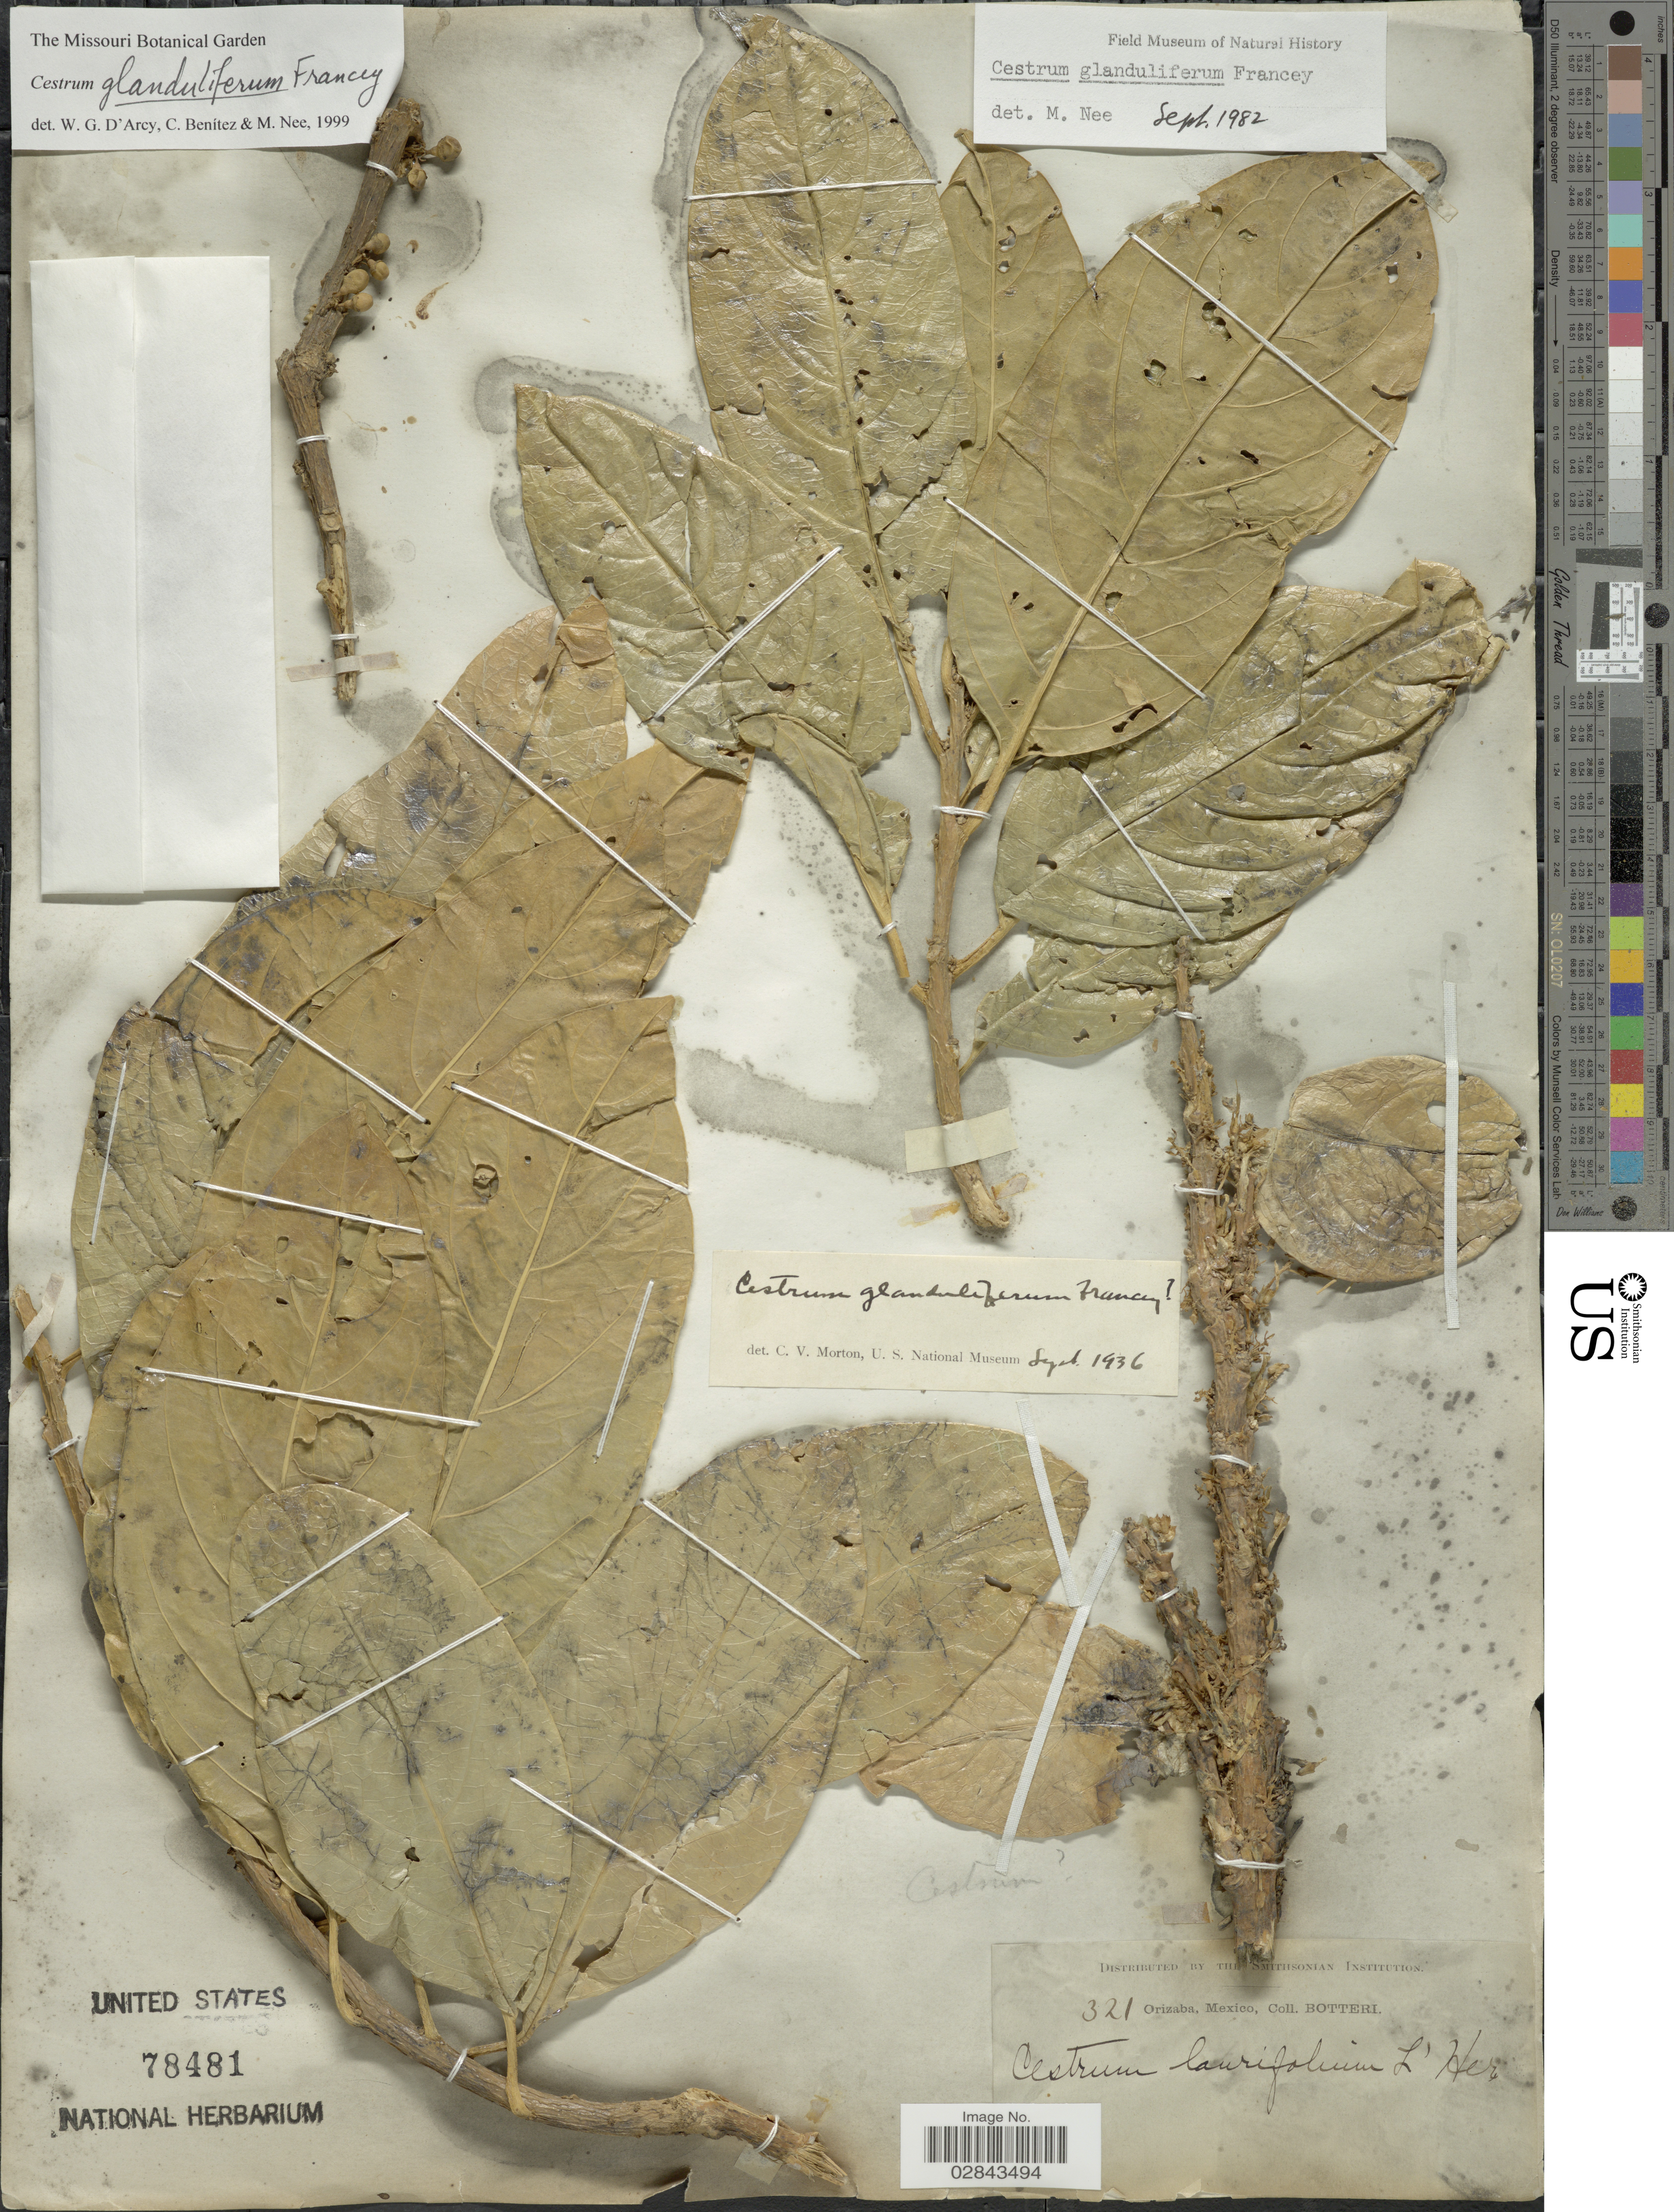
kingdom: Plantae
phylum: Tracheophyta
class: Magnoliopsida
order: Solanales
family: Solanaceae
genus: Cestrum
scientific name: Cestrum glanduliferum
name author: Kerber ex Francey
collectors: -. Botteri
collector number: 321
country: Mexico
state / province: Veracruz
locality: Orizaba.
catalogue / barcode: US 78481